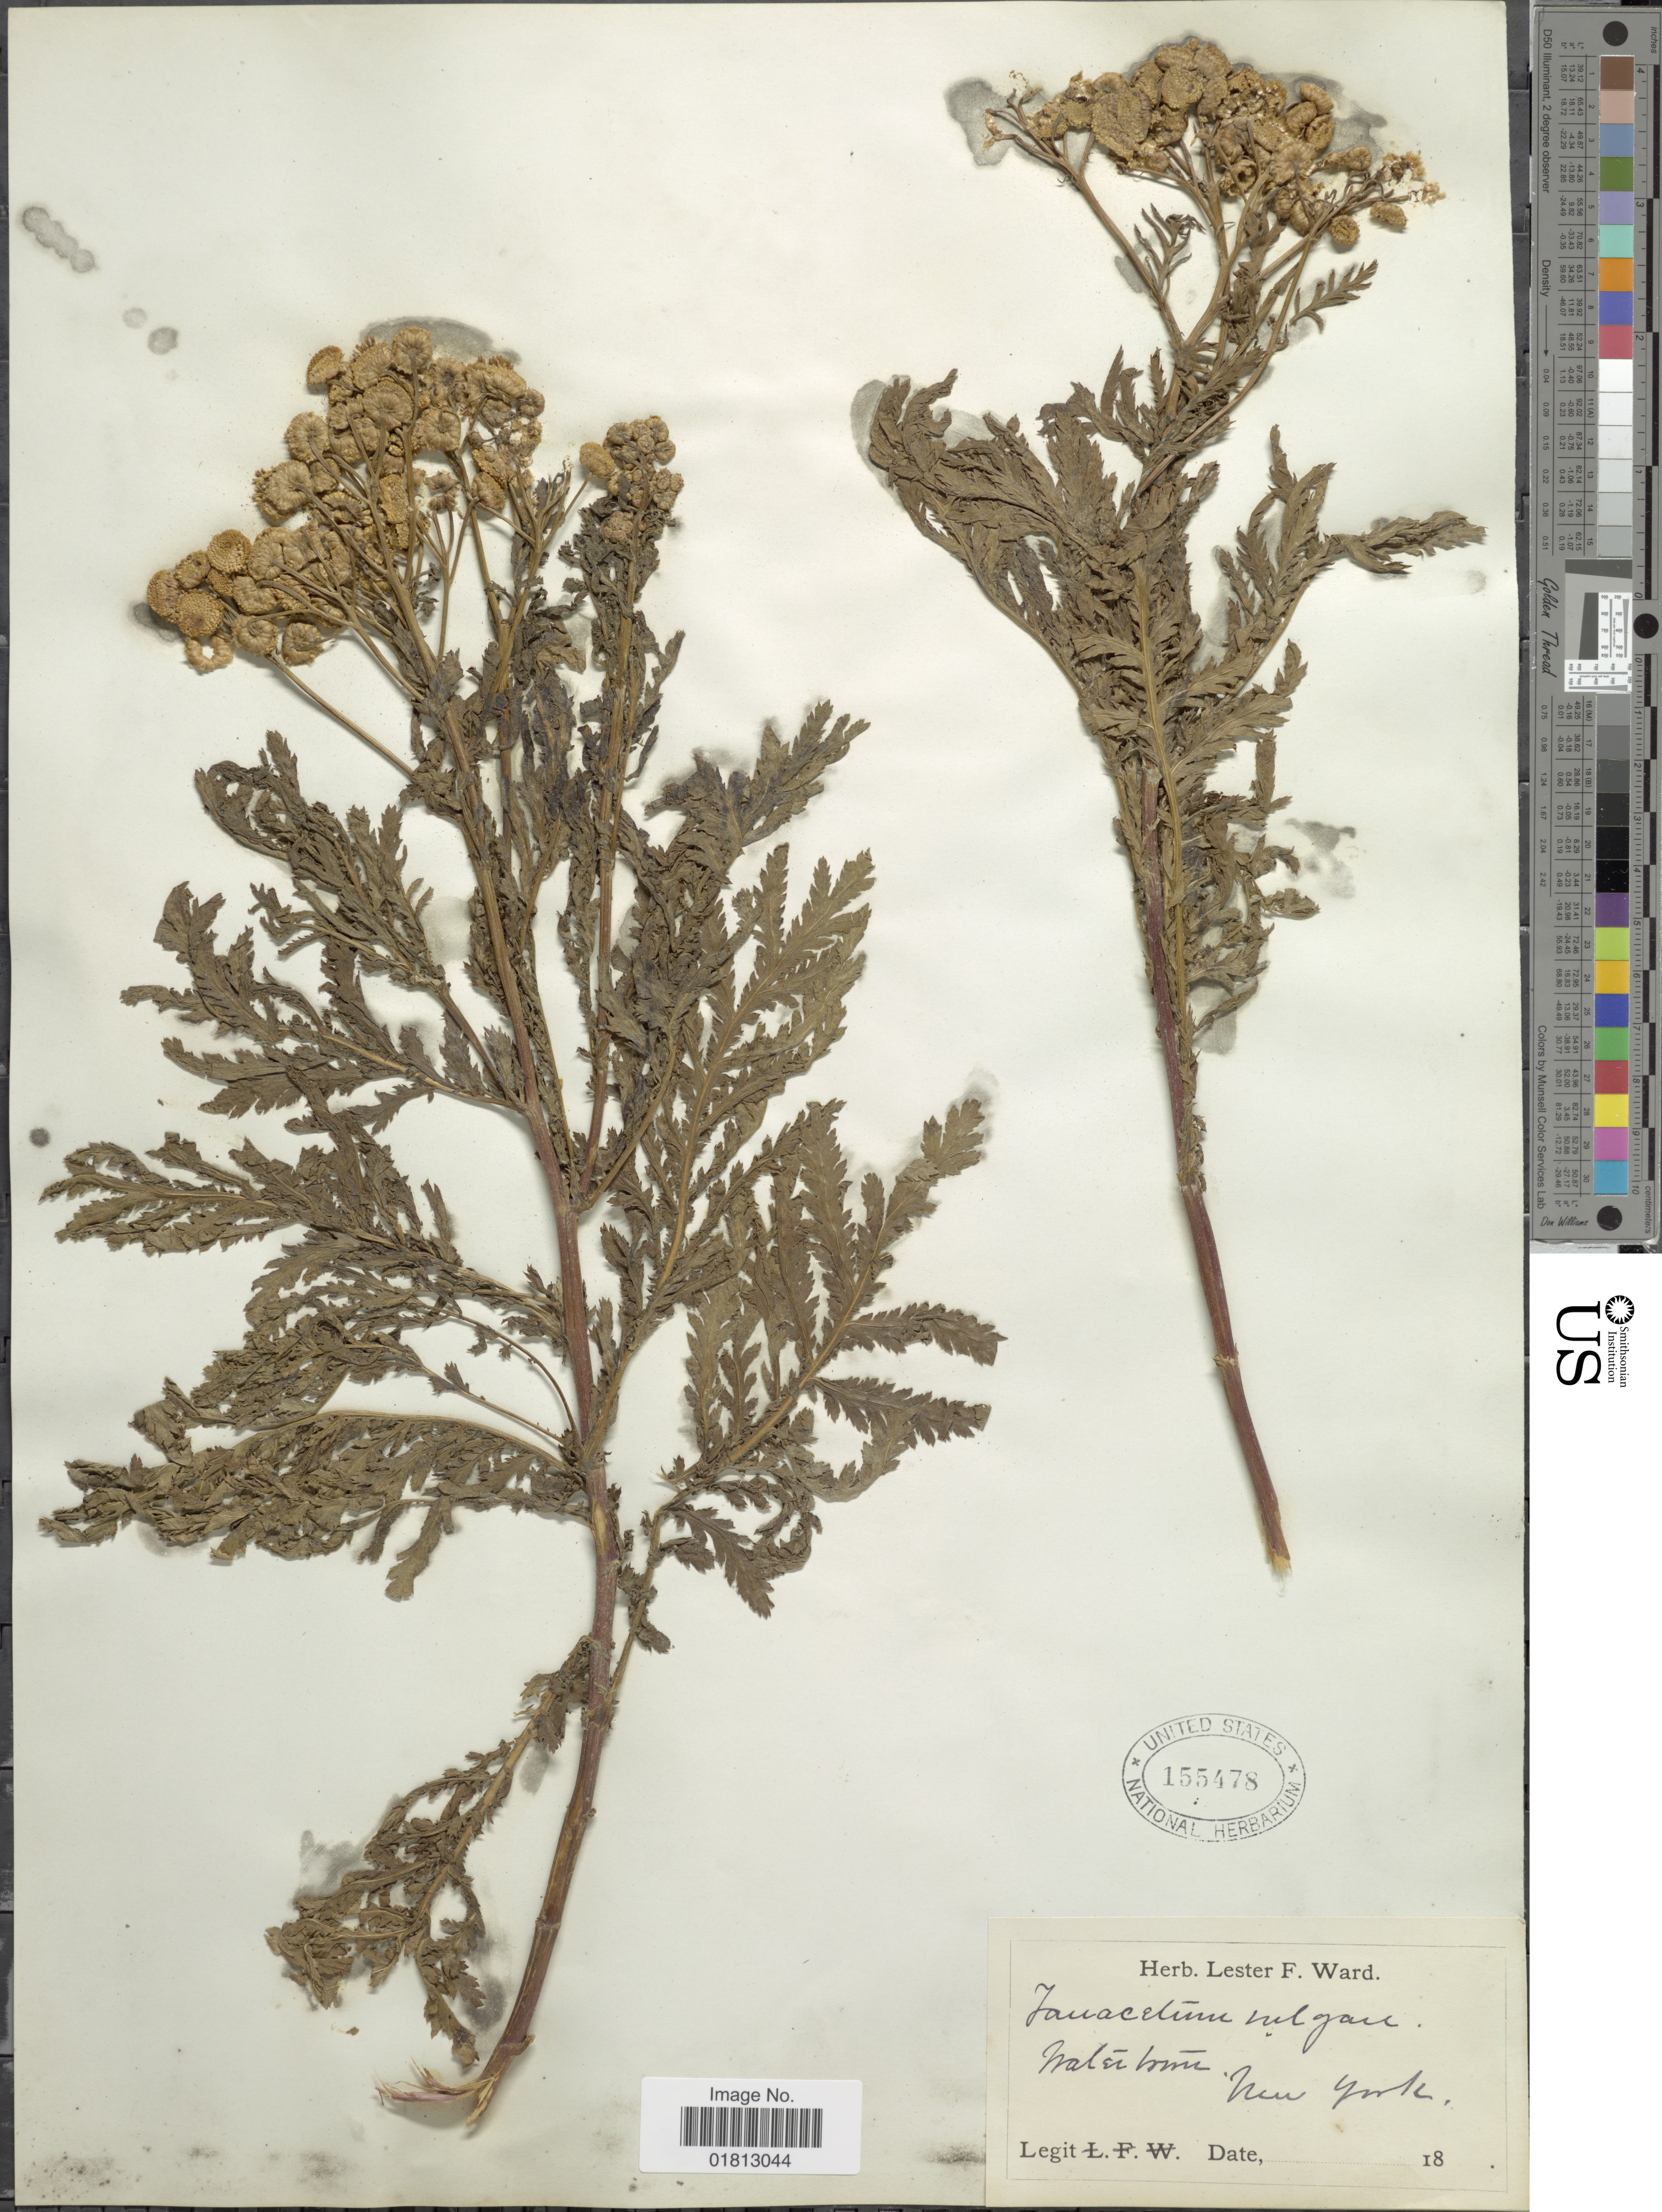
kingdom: Plantae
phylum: Tracheophyta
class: Magnoliopsida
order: Asterales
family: Asteraceae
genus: Tanacetum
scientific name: Tanacetum vulgare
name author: L.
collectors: ex herb. Lester F. Ward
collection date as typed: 18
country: United States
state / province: New York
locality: Watertown, New York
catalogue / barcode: US 155478